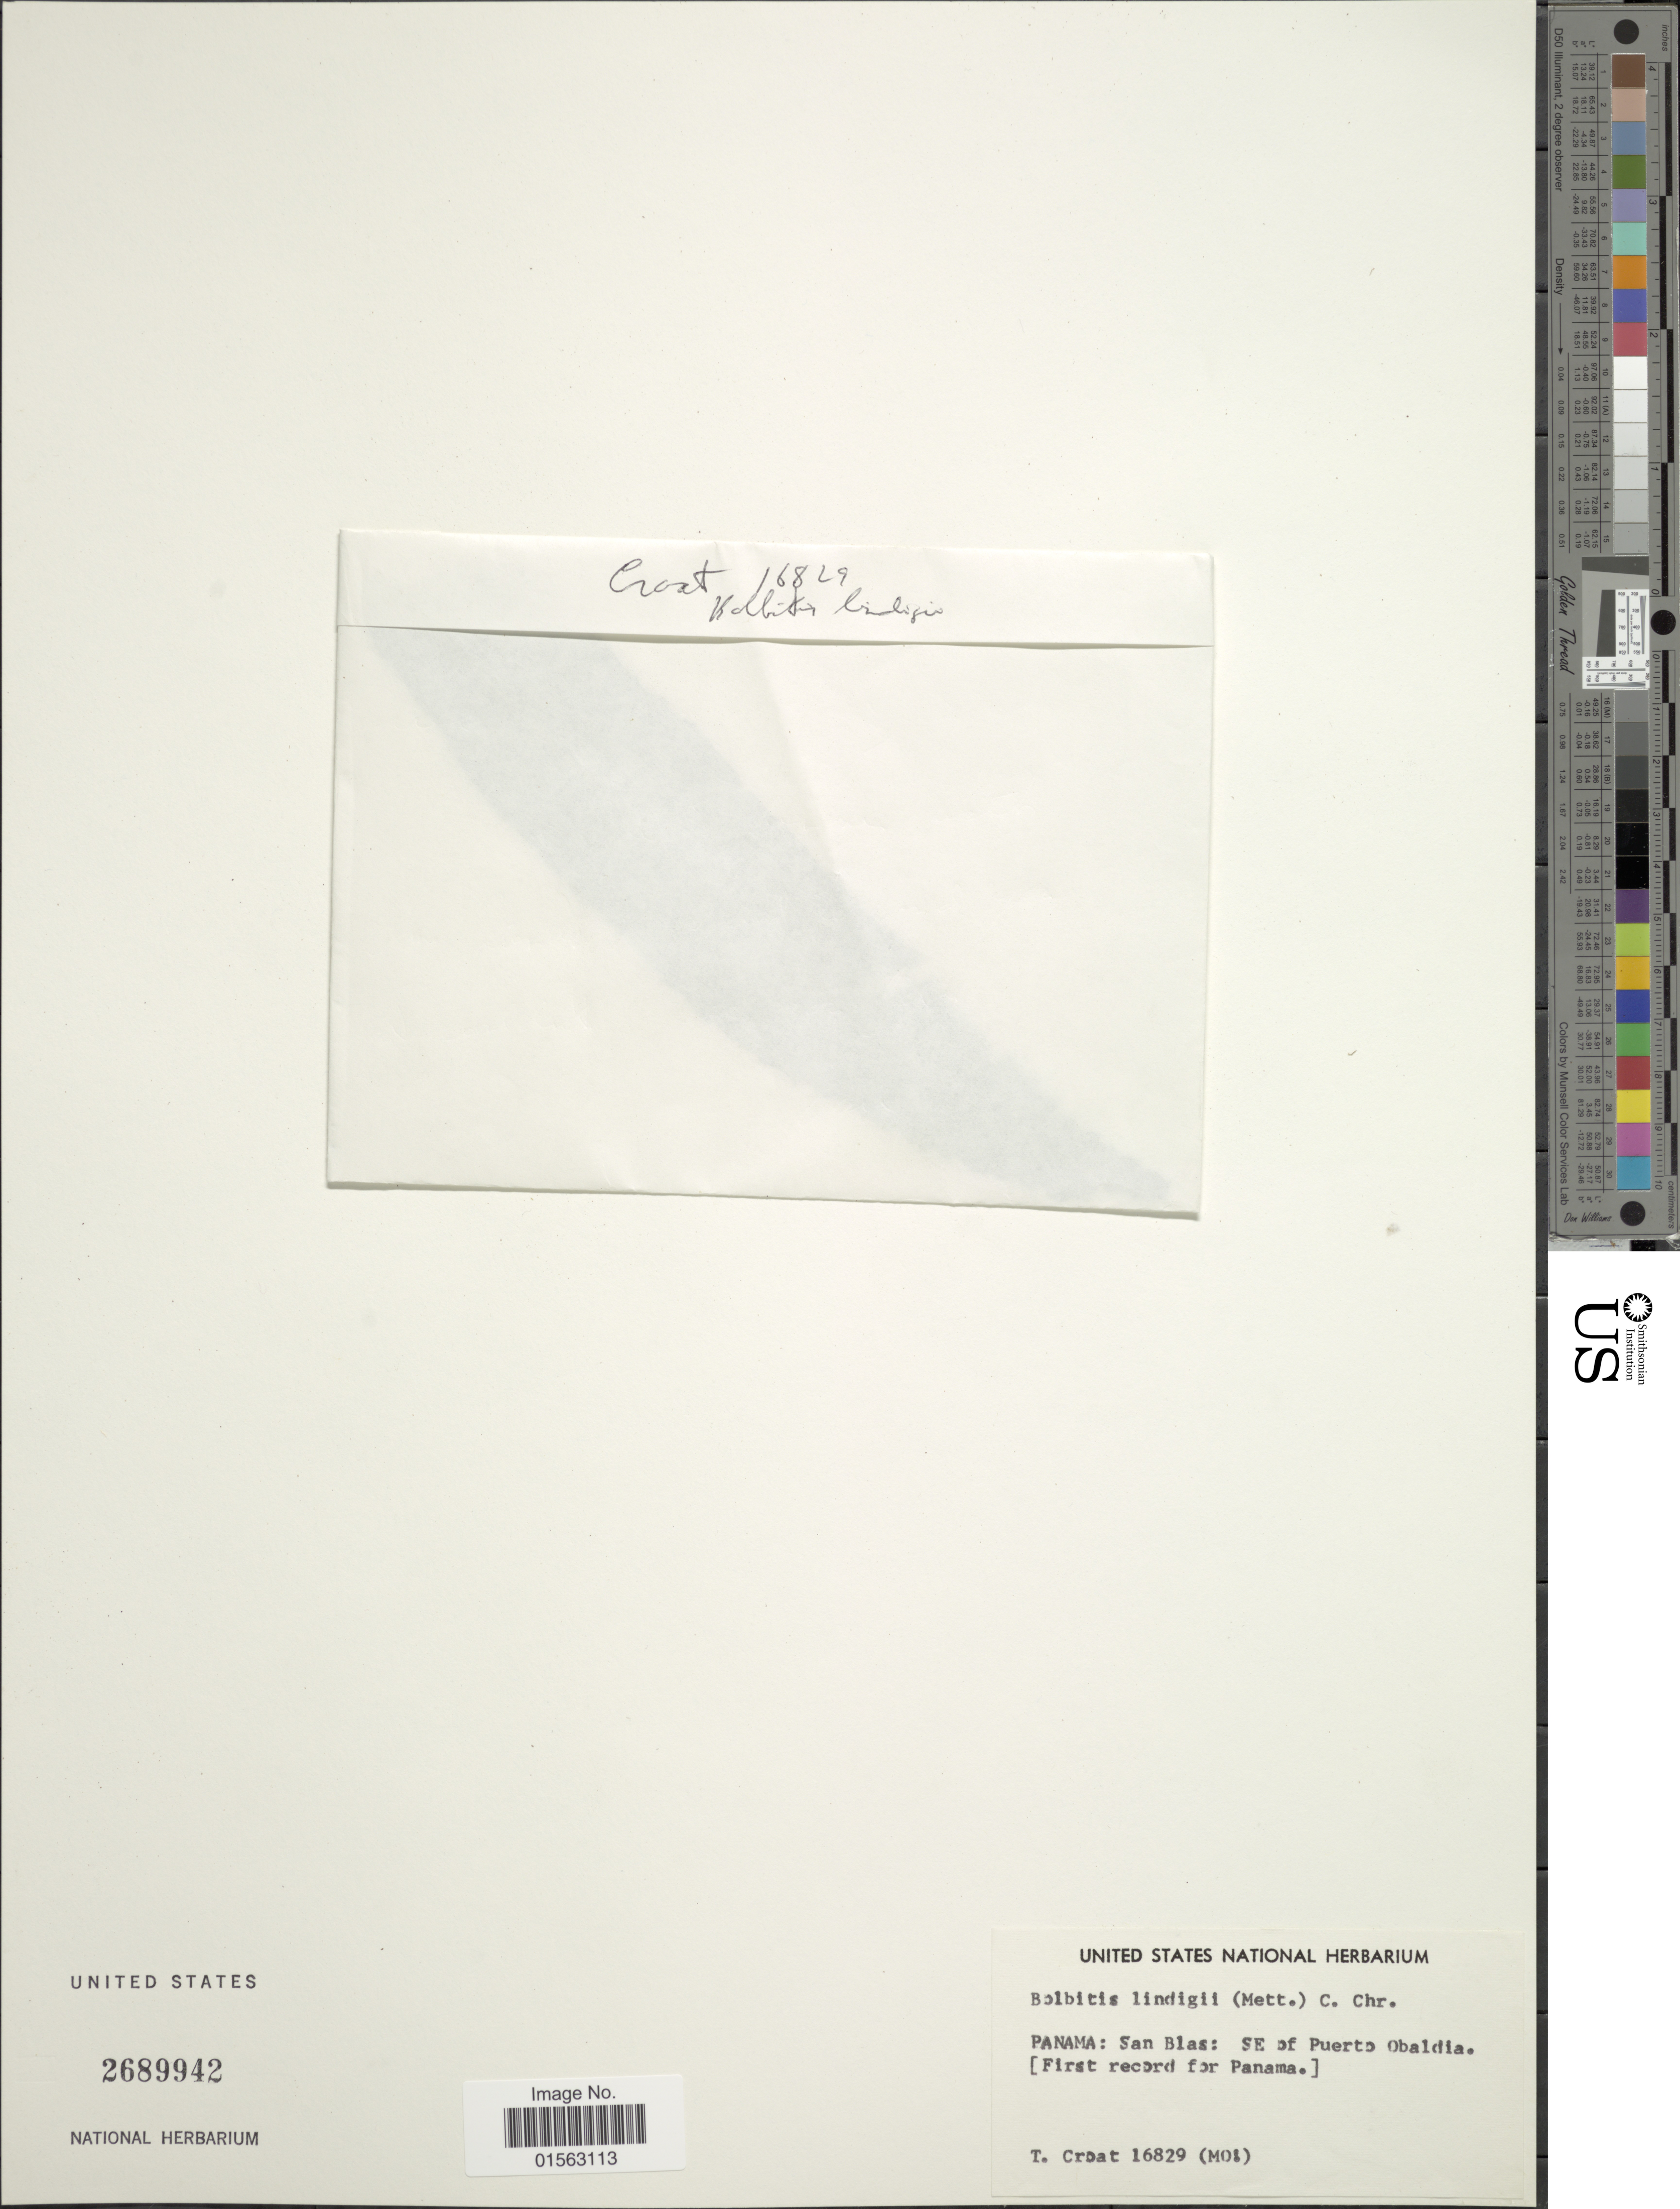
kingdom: Plantae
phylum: Tracheophyta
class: Polypodiopsida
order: Polypodiales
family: Dryopteridaceae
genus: Mickelia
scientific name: Mickelia lindigii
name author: (Mett.) R.C. Moran et al.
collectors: T. B. Croat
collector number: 16829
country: Panama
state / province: Kuna Yala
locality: San Blas: SE of Puerto Obakdia (first record for Panama)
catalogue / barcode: US 2689942